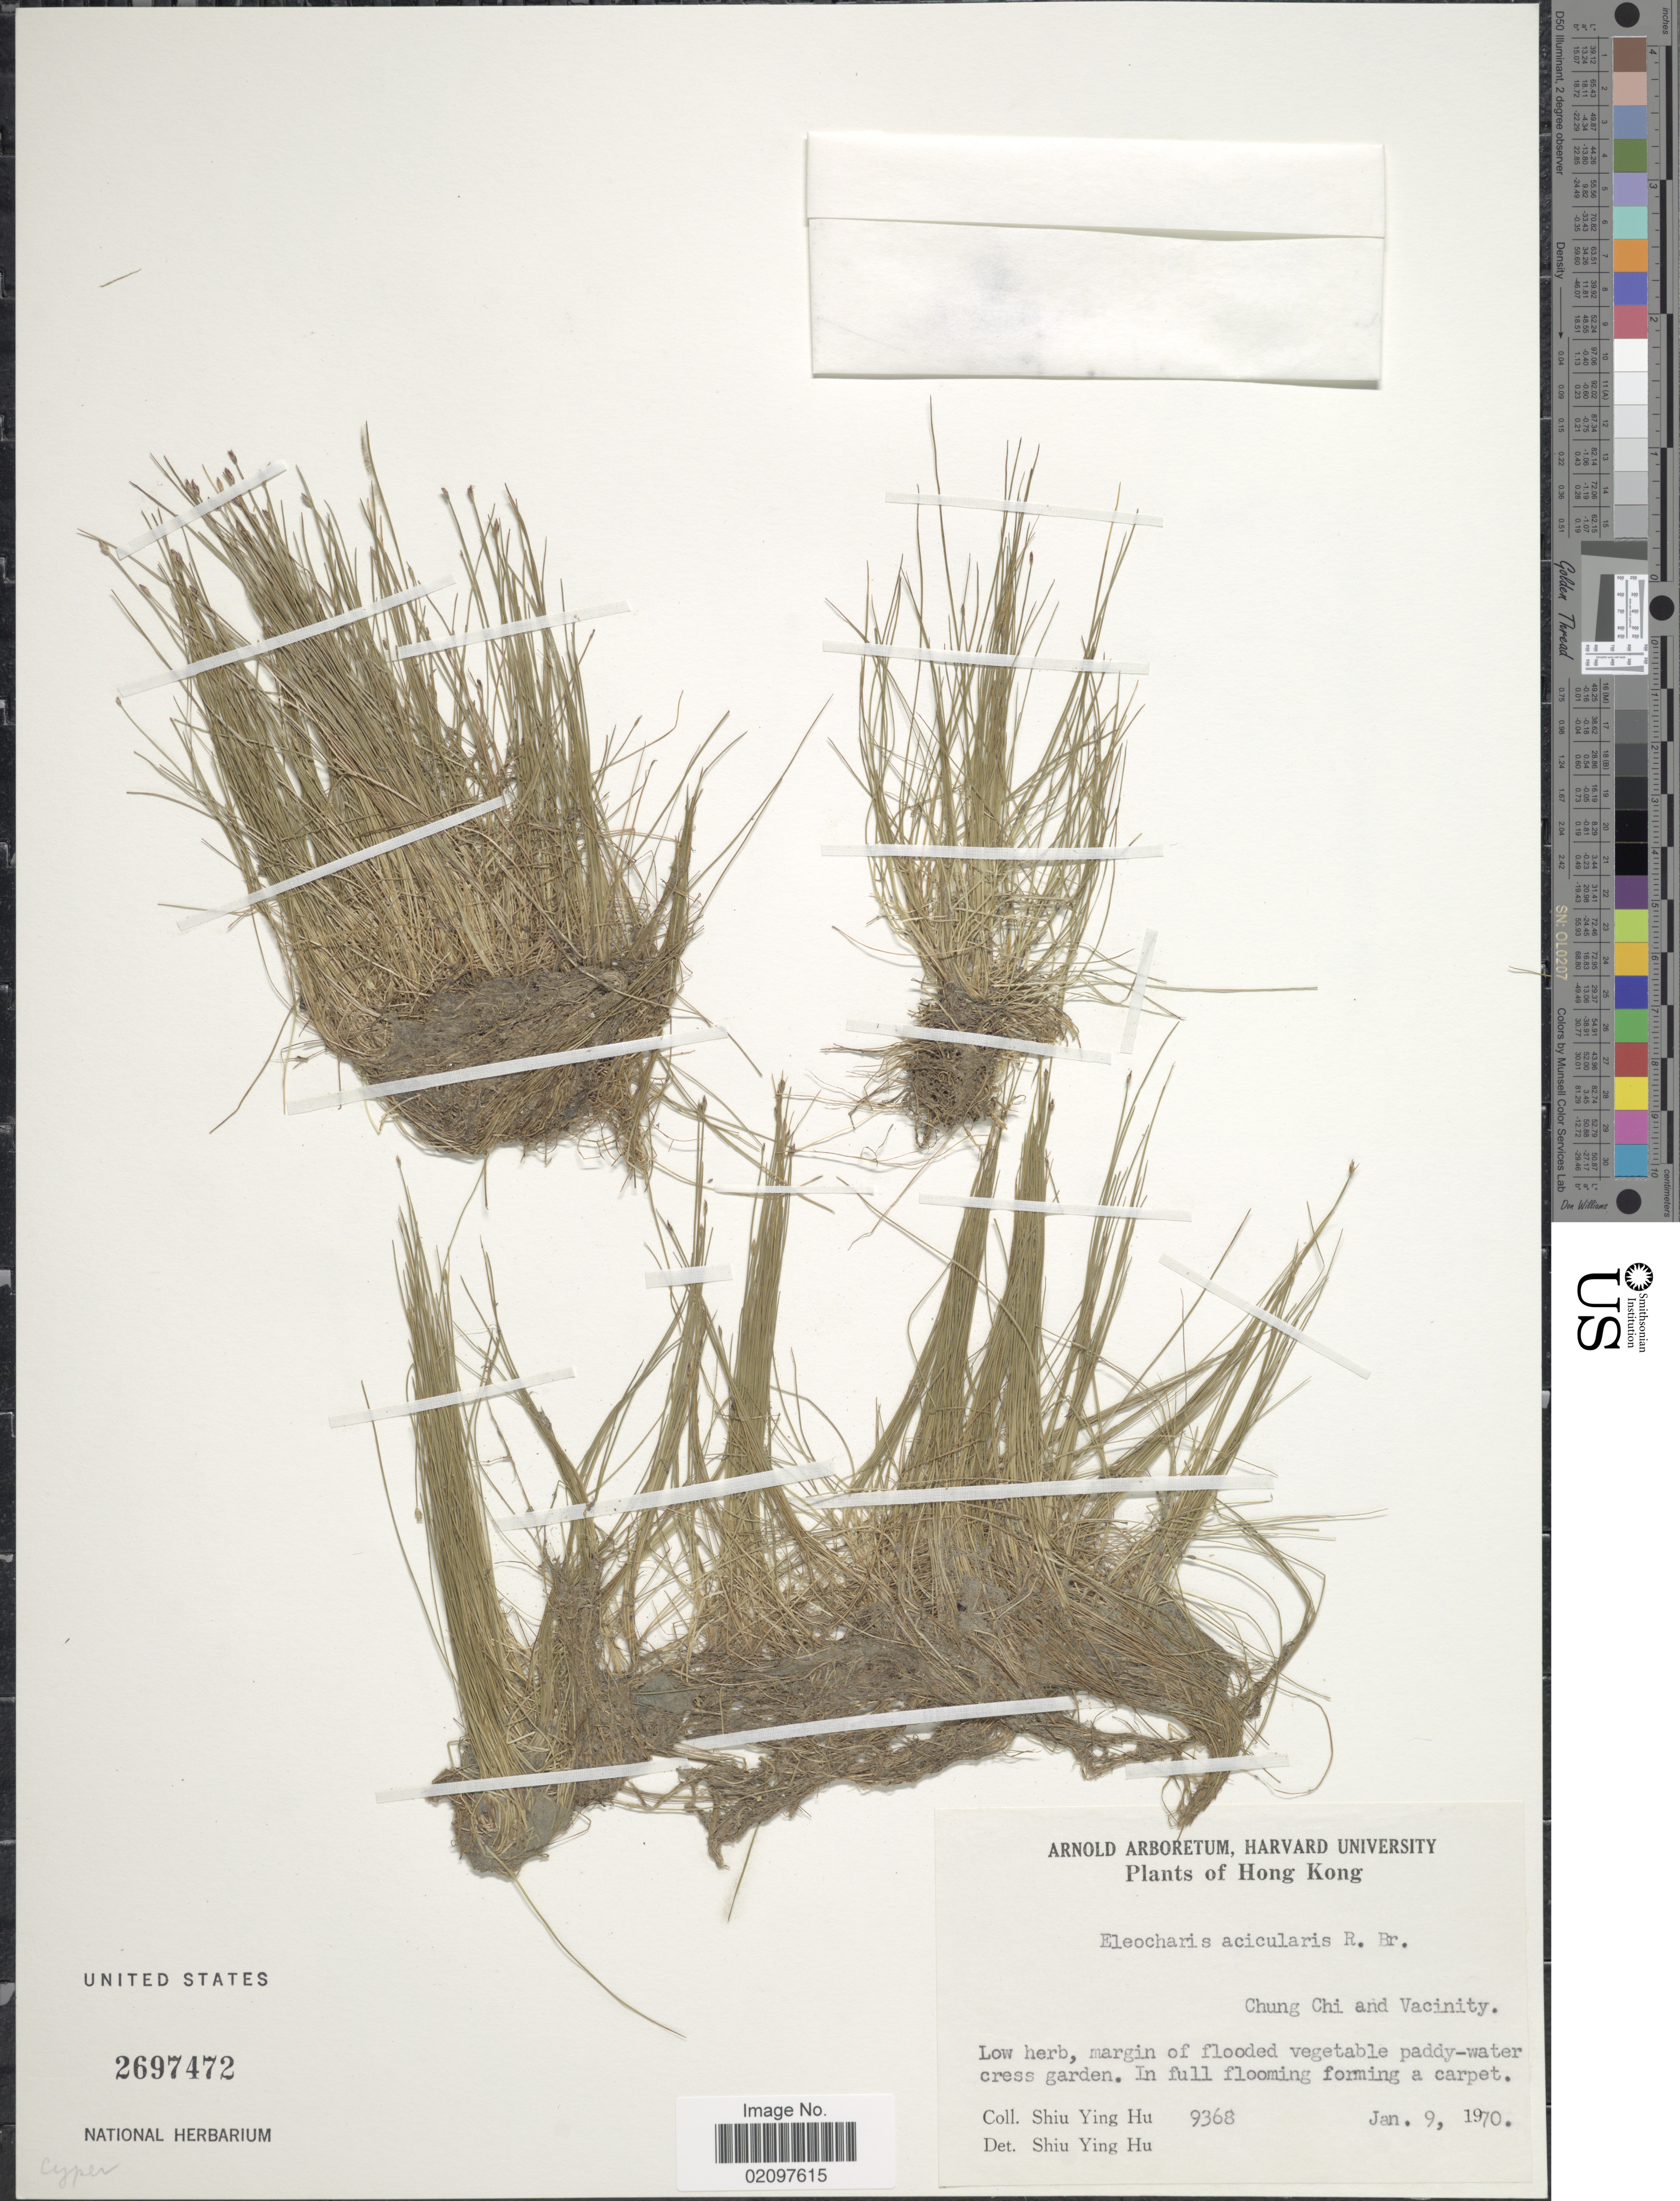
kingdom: Plantae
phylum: Tracheophyta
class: Liliopsida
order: Poales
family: Cyperaceae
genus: Eleocharis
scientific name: Eleocharis acicularis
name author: (L.) Roem. & Schult.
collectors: S. Y. Hu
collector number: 9368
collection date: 1970-01-09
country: China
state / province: Hong Kong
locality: Chung Chin and Vacinity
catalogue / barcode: US 2697472